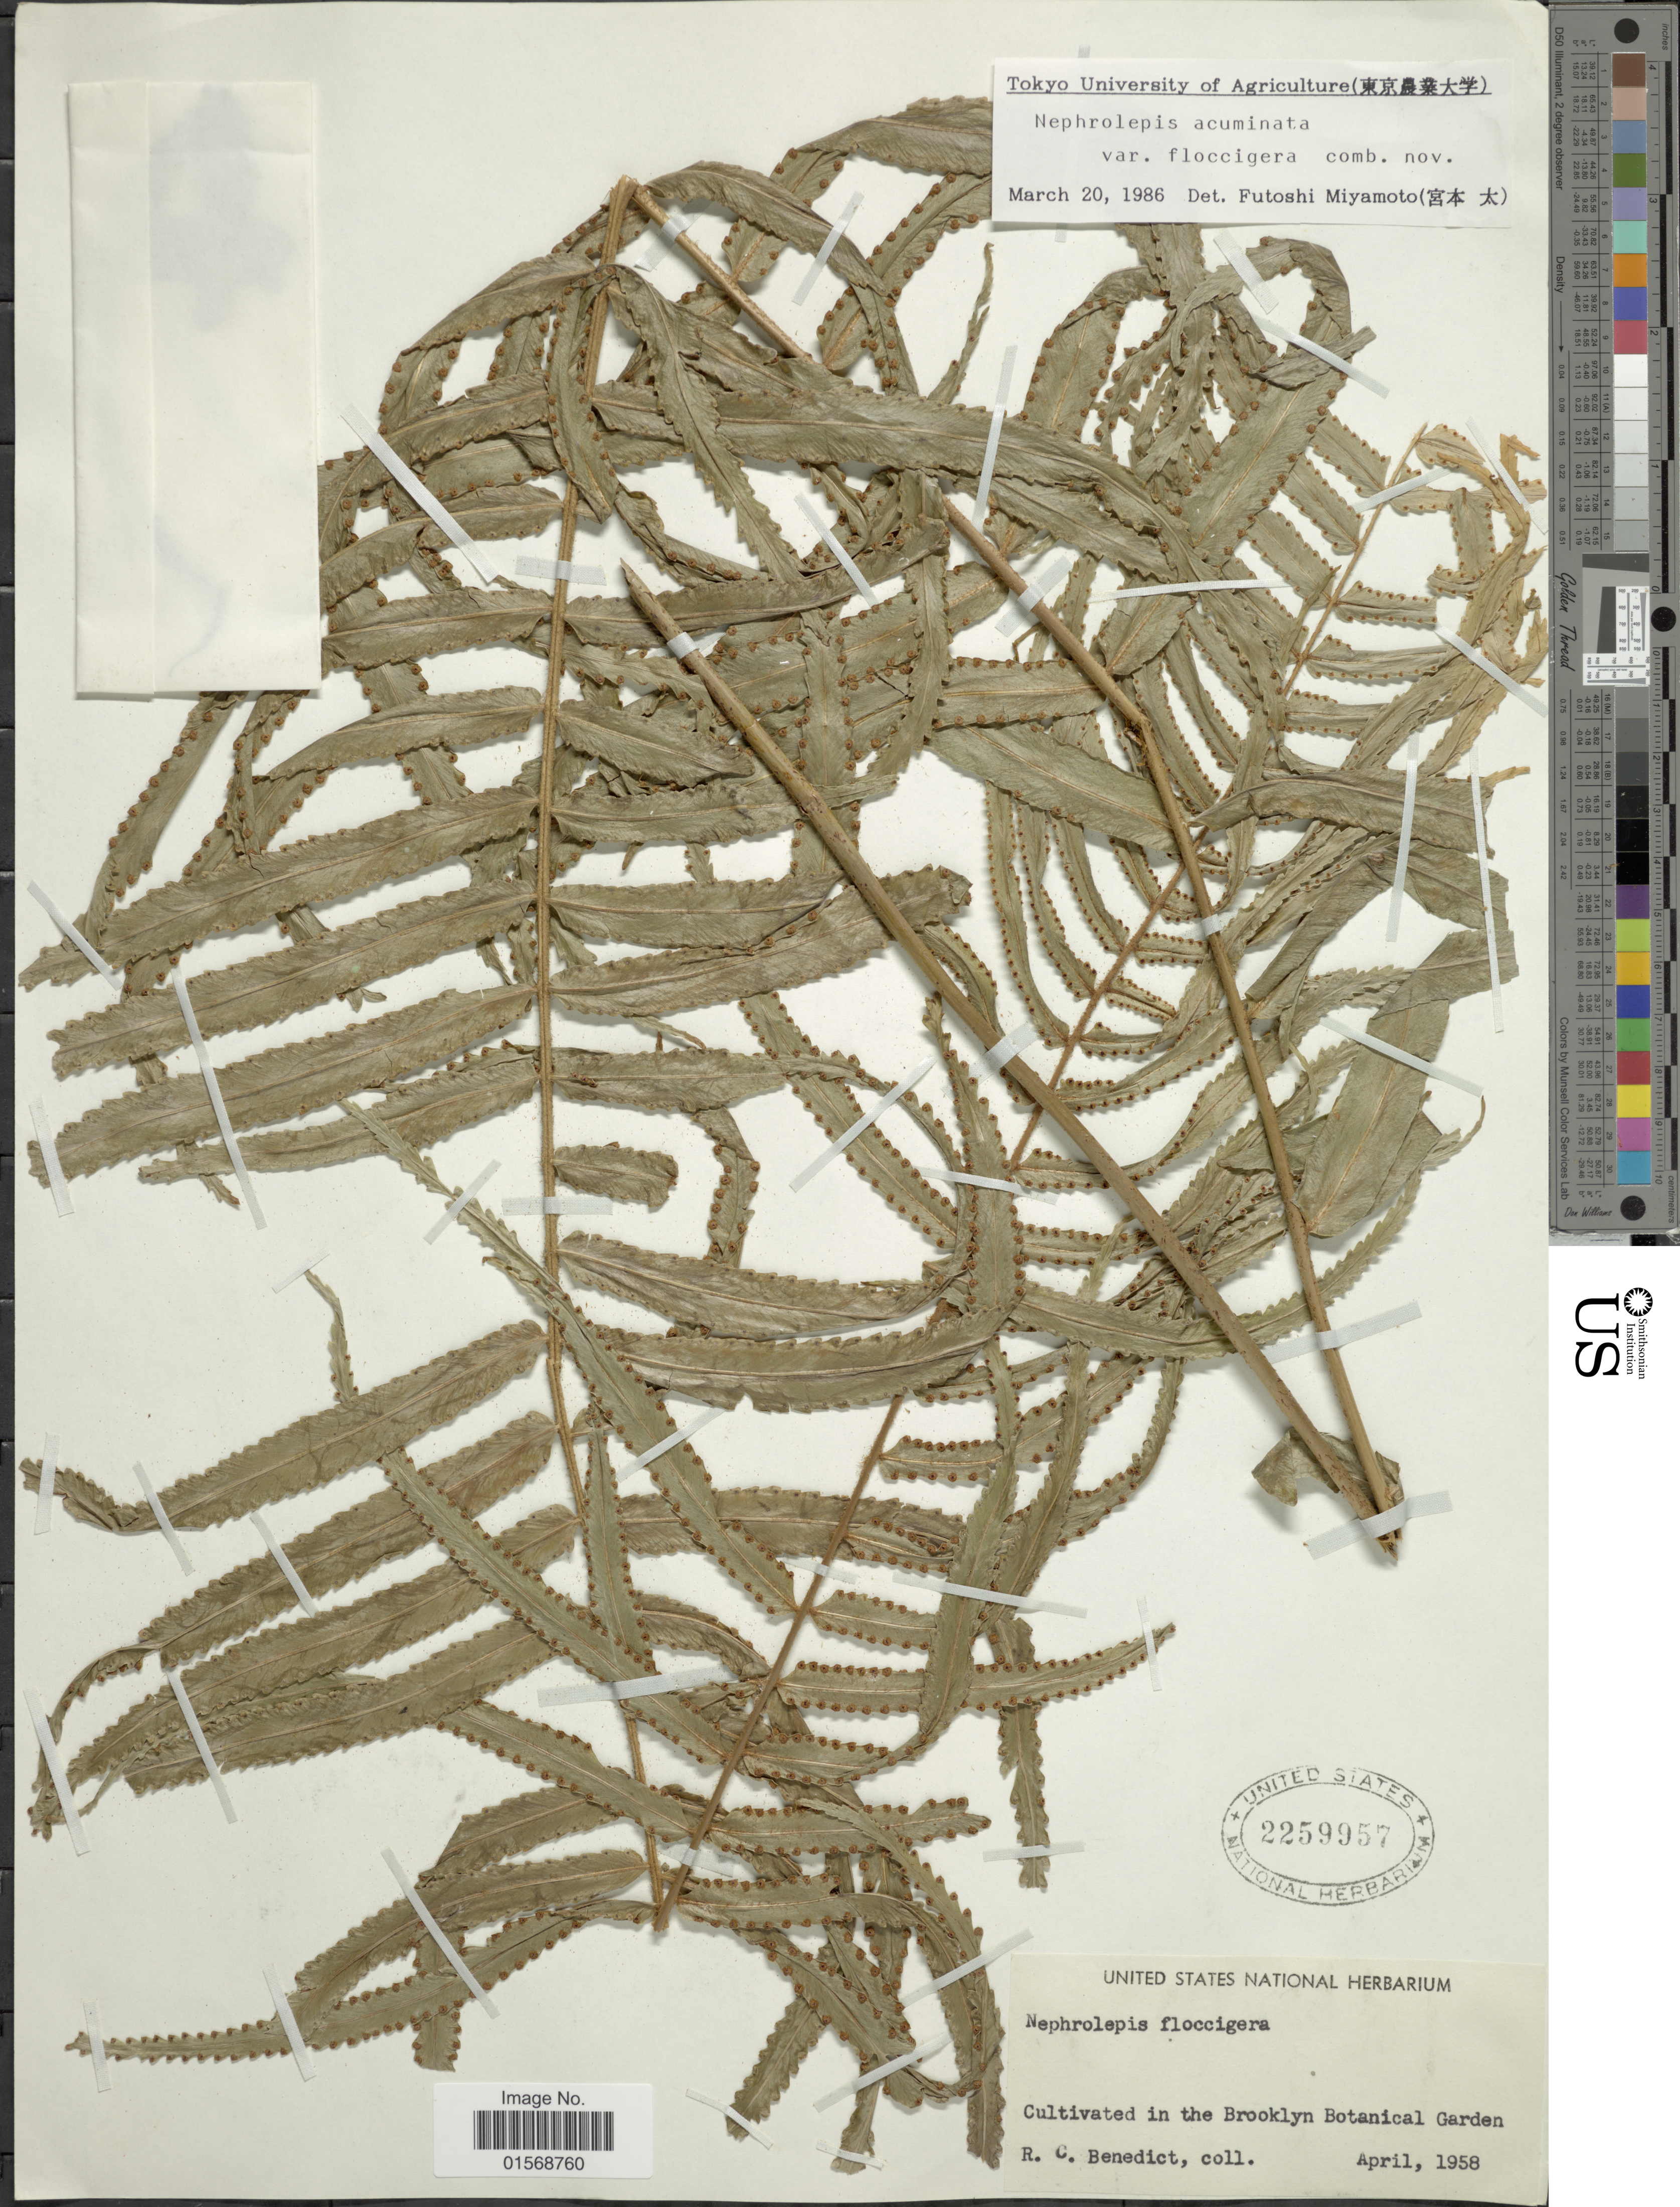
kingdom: Plantae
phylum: Tracheophyta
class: Polypodiopsida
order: Polypodiales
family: Nephrolepidaceae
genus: Nephrolepis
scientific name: Nephrolepis floccigera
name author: (Blume) T. Moore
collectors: R. C. Benedict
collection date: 1958-04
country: United States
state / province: New York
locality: Brooklyn Botanical Garden.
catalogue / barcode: US 2259957